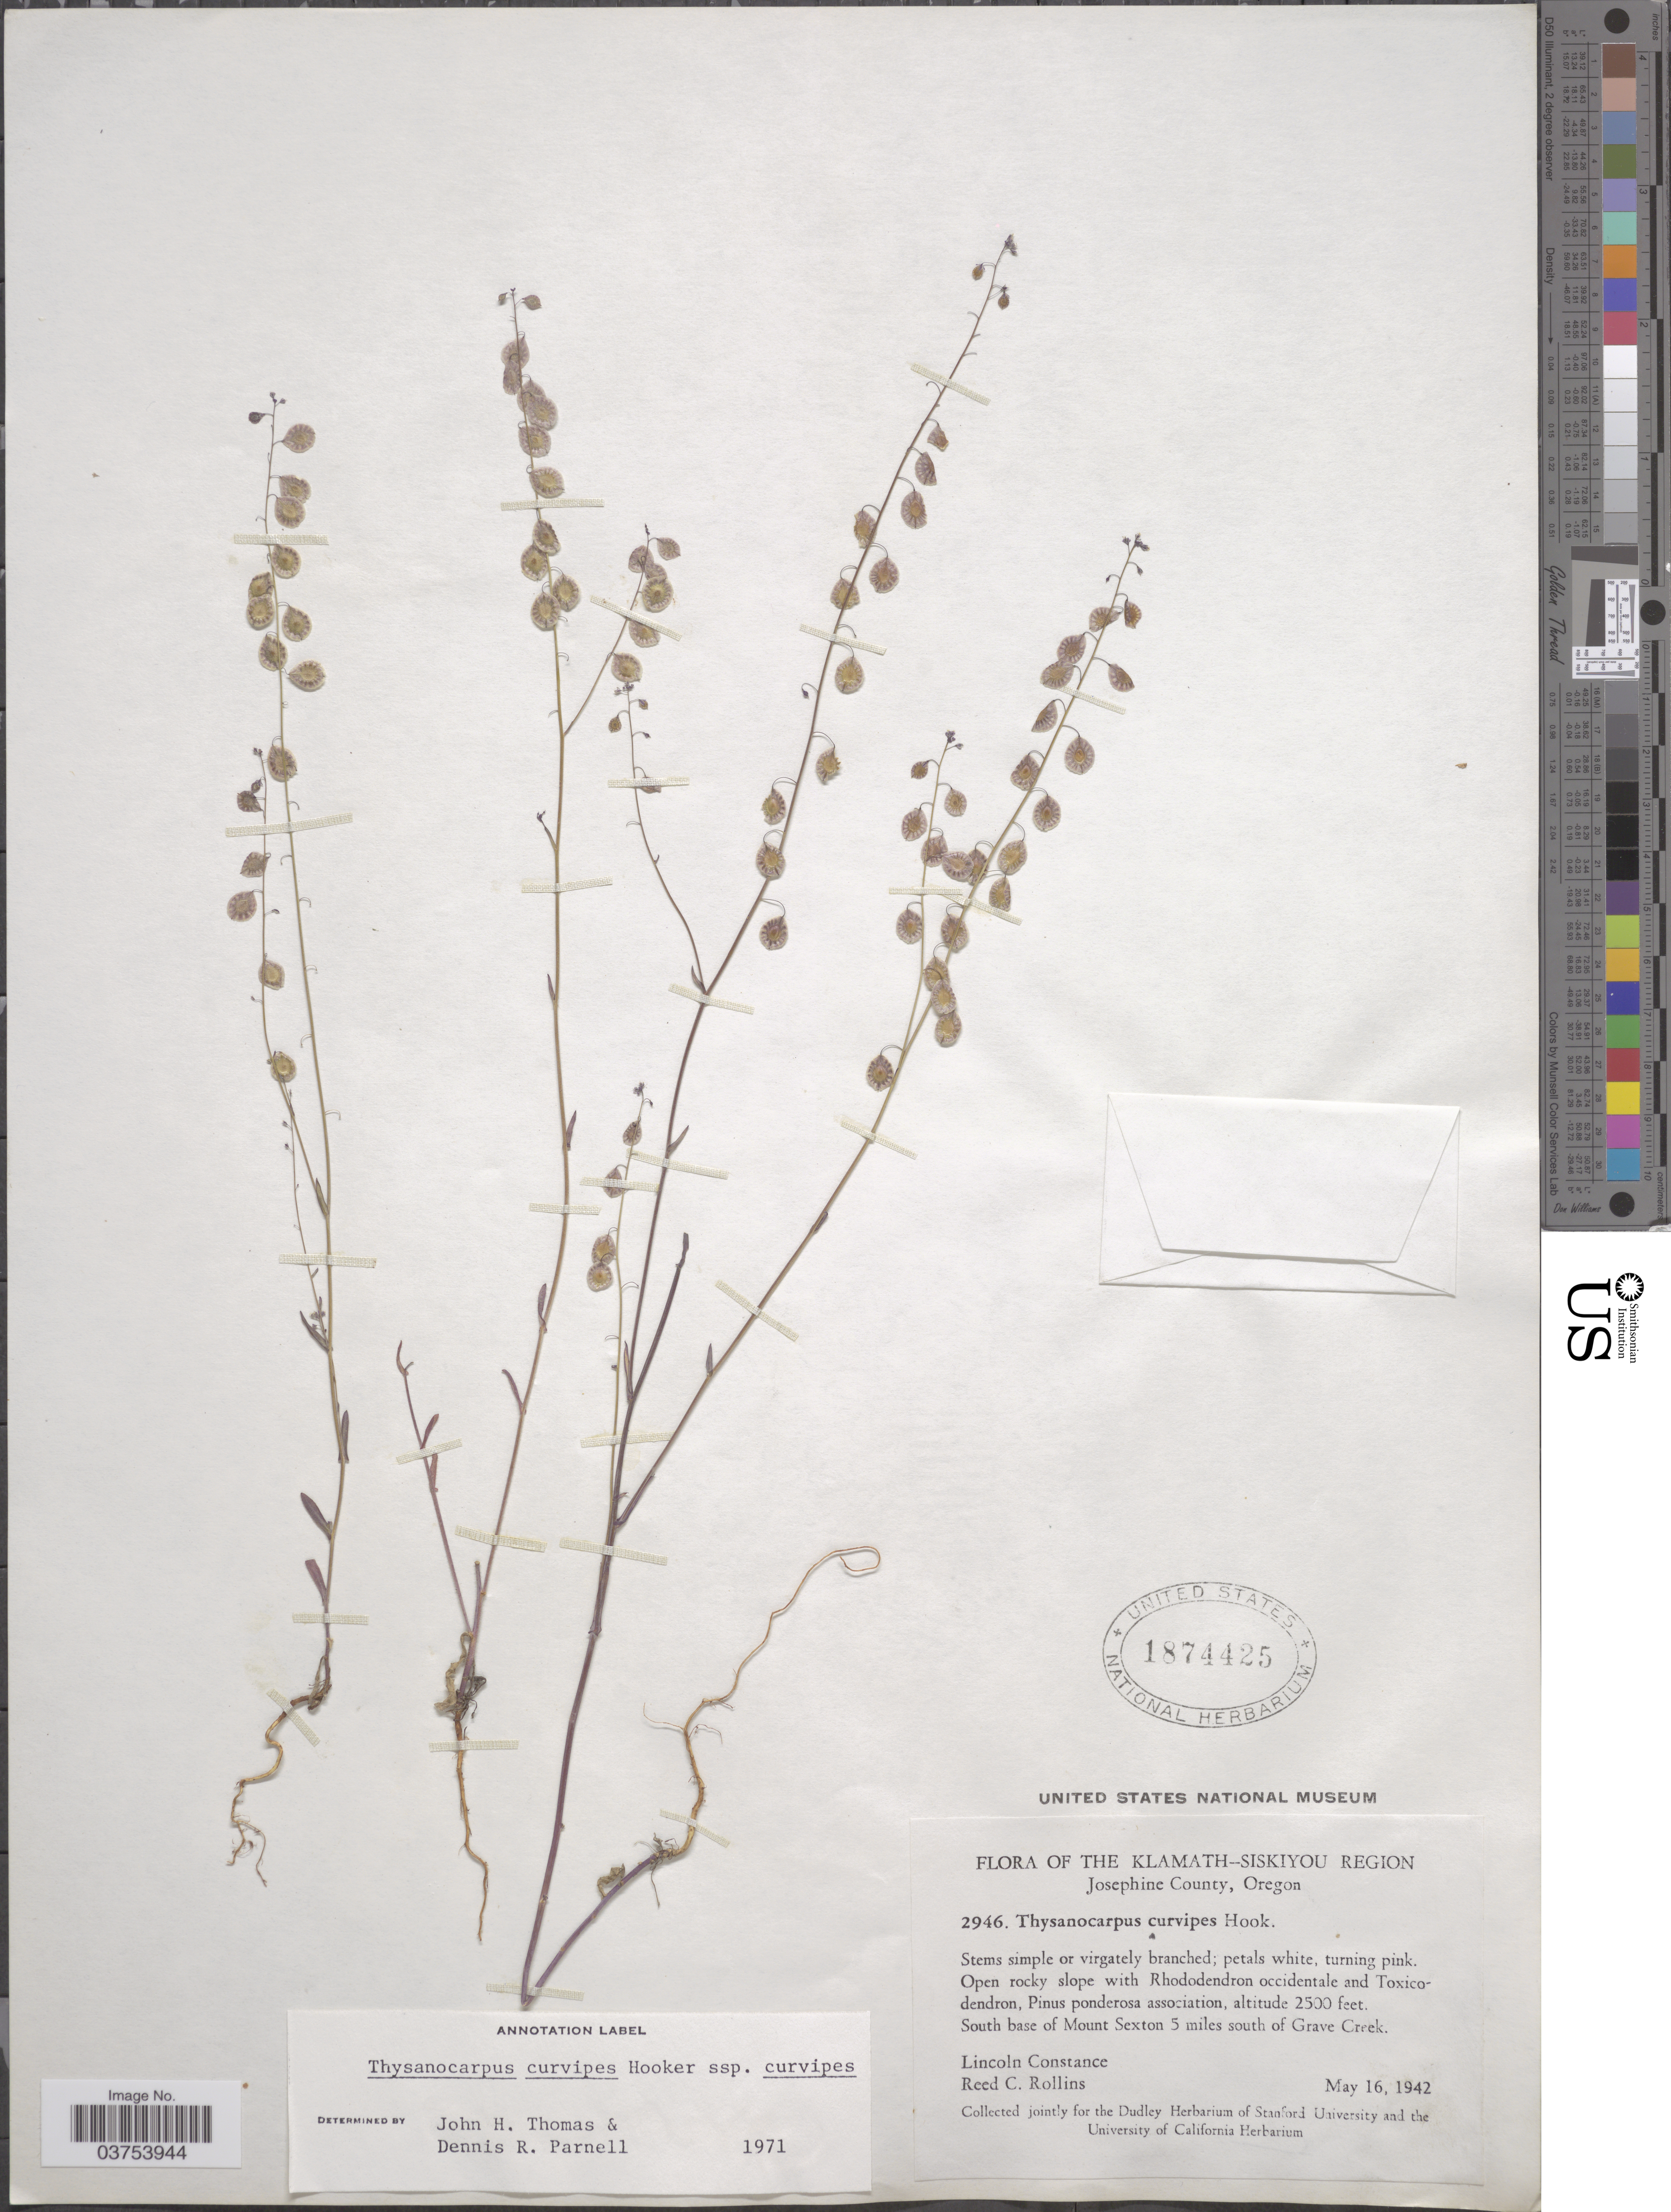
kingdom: Plantae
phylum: Tracheophyta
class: Magnoliopsida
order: Brassicales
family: Brassicaceae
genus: Thysanocarpus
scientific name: Thysanocarpus curvipes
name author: Hook.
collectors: L. Constance & R. C. Rollins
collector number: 2946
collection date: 1942-05-16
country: United States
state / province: Oregon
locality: The Klamath-Siskiyou Region. Josephine County. South base of Mount Sexton 5 miles south of Grave Creek.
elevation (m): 762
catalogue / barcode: US 1874425